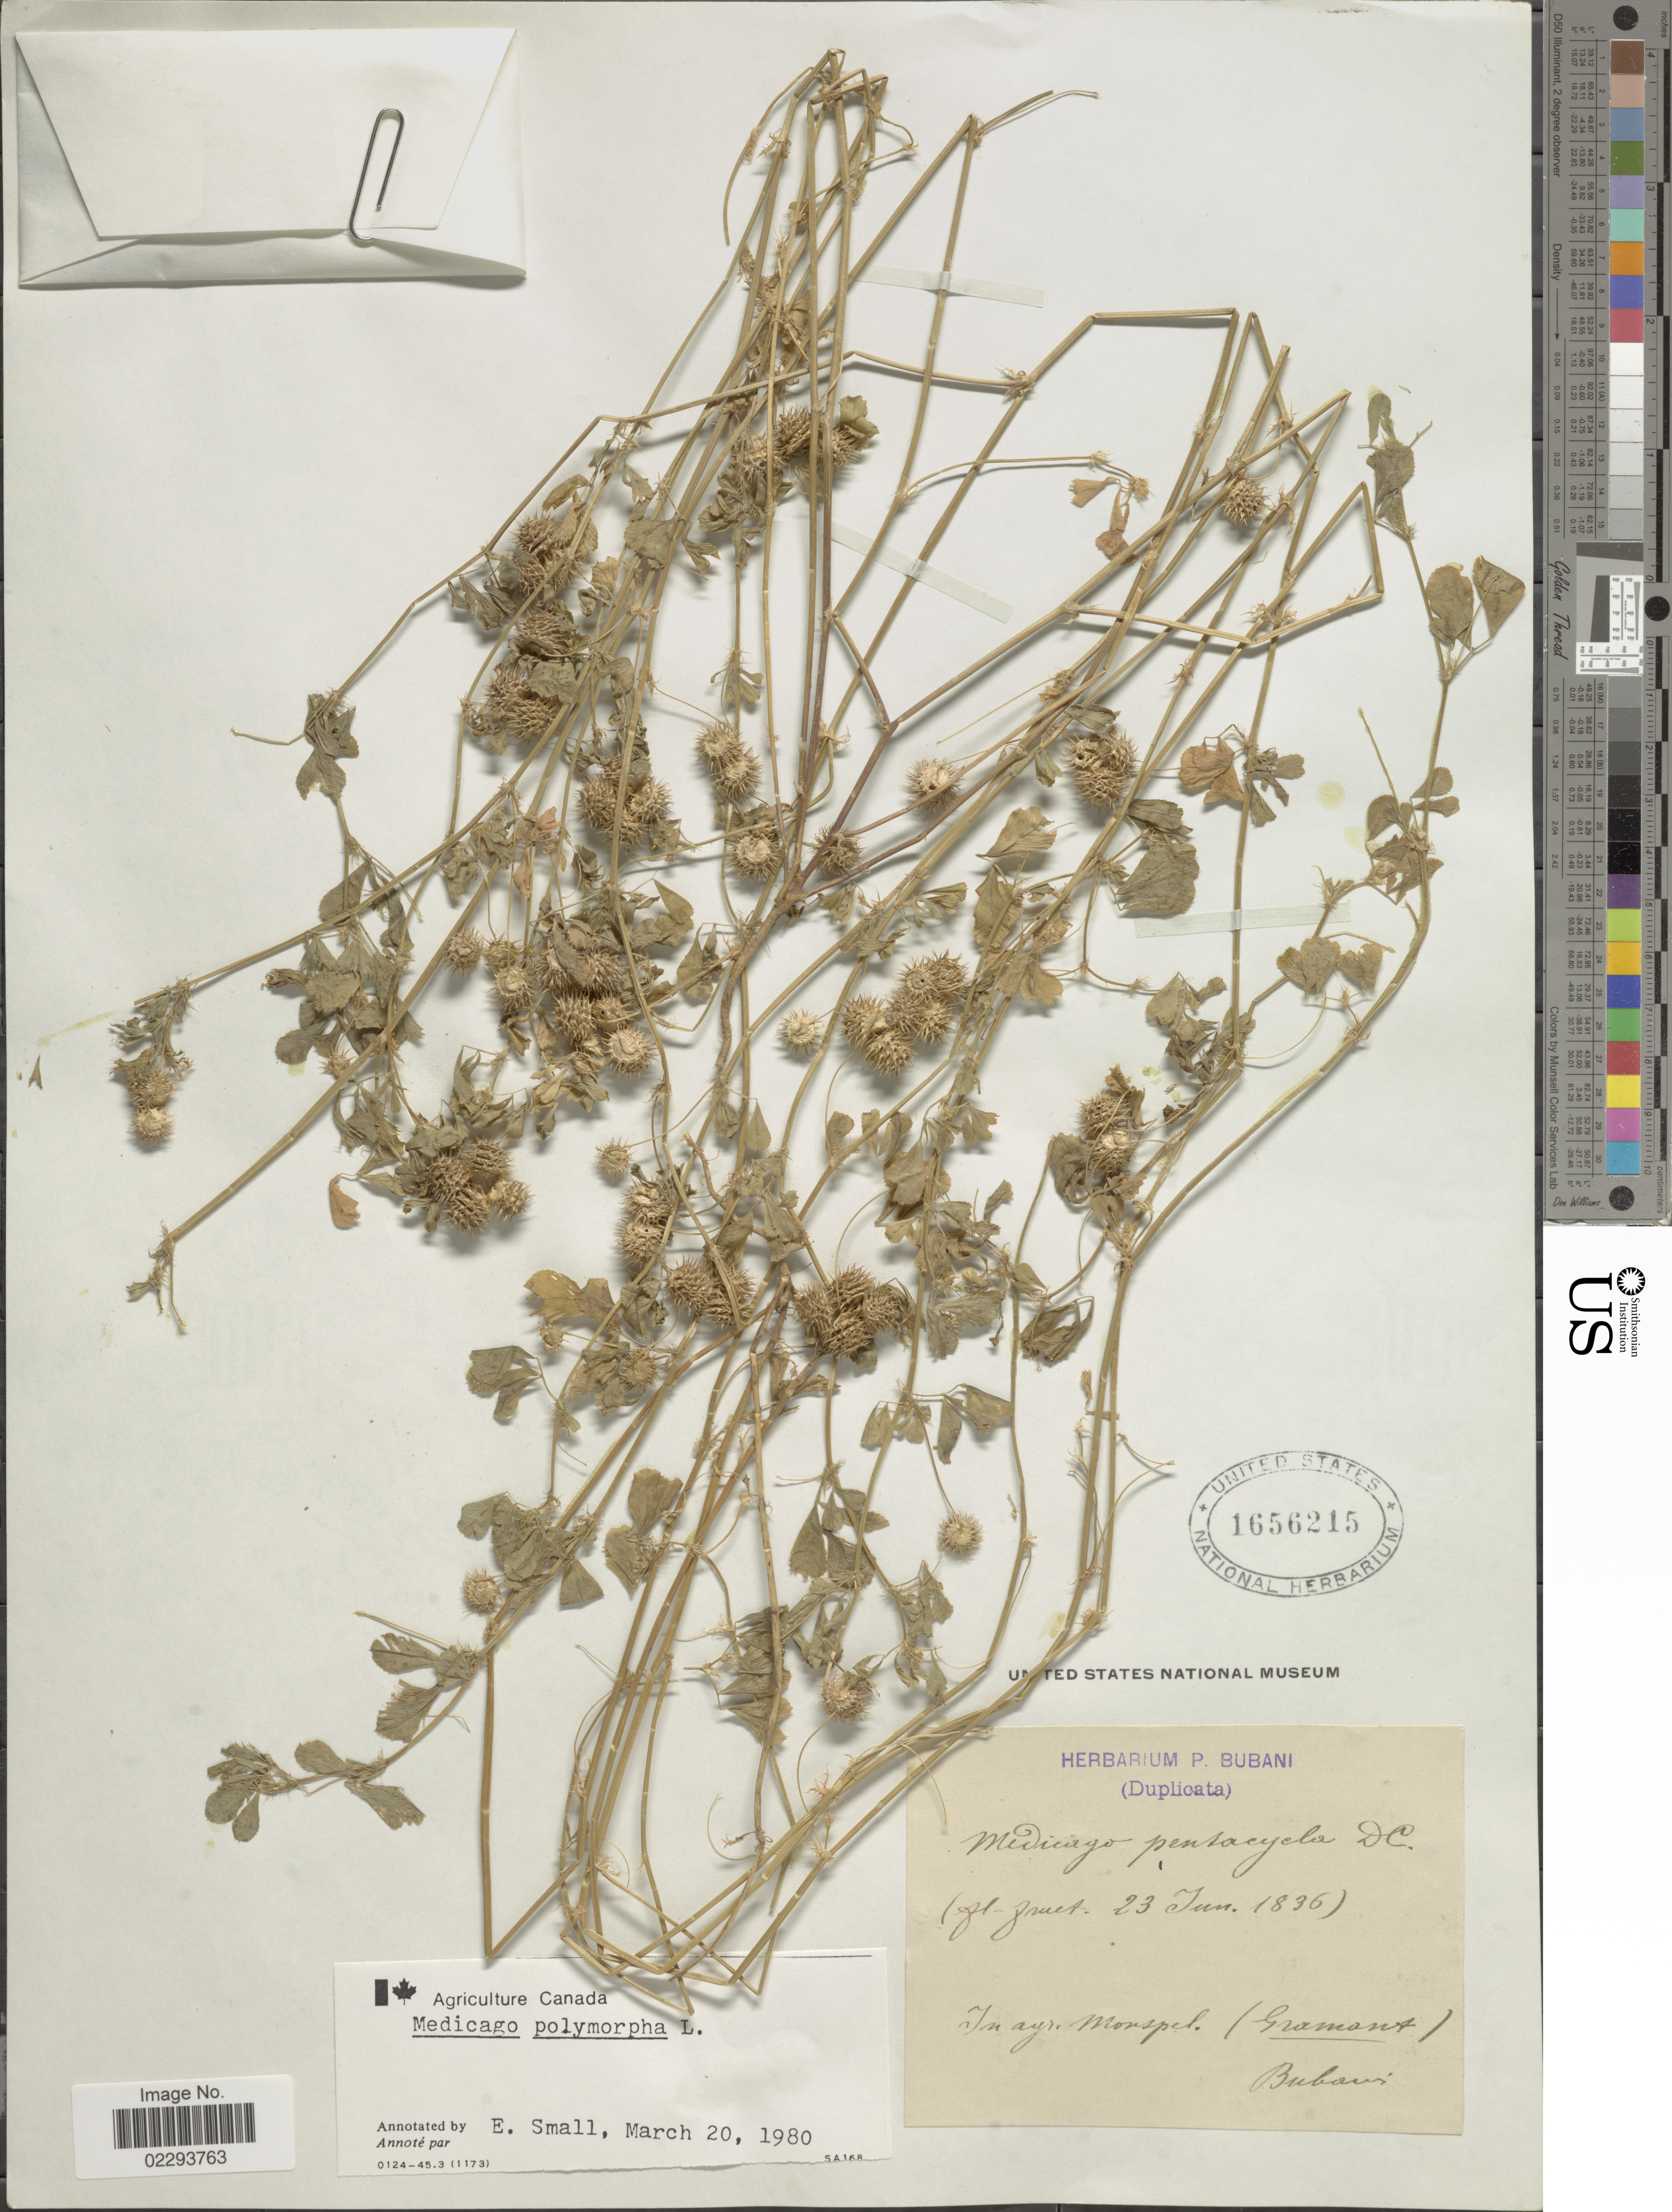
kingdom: Plantae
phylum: Tracheophyta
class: Magnoliopsida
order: Fabales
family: Fabaceae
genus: Medicago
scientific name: Medicago polymorpha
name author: L.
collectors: P. Bubani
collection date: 1836-06-23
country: France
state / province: Occitanie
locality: In Agr. Monspel. (Gramont)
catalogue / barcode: US 1656215